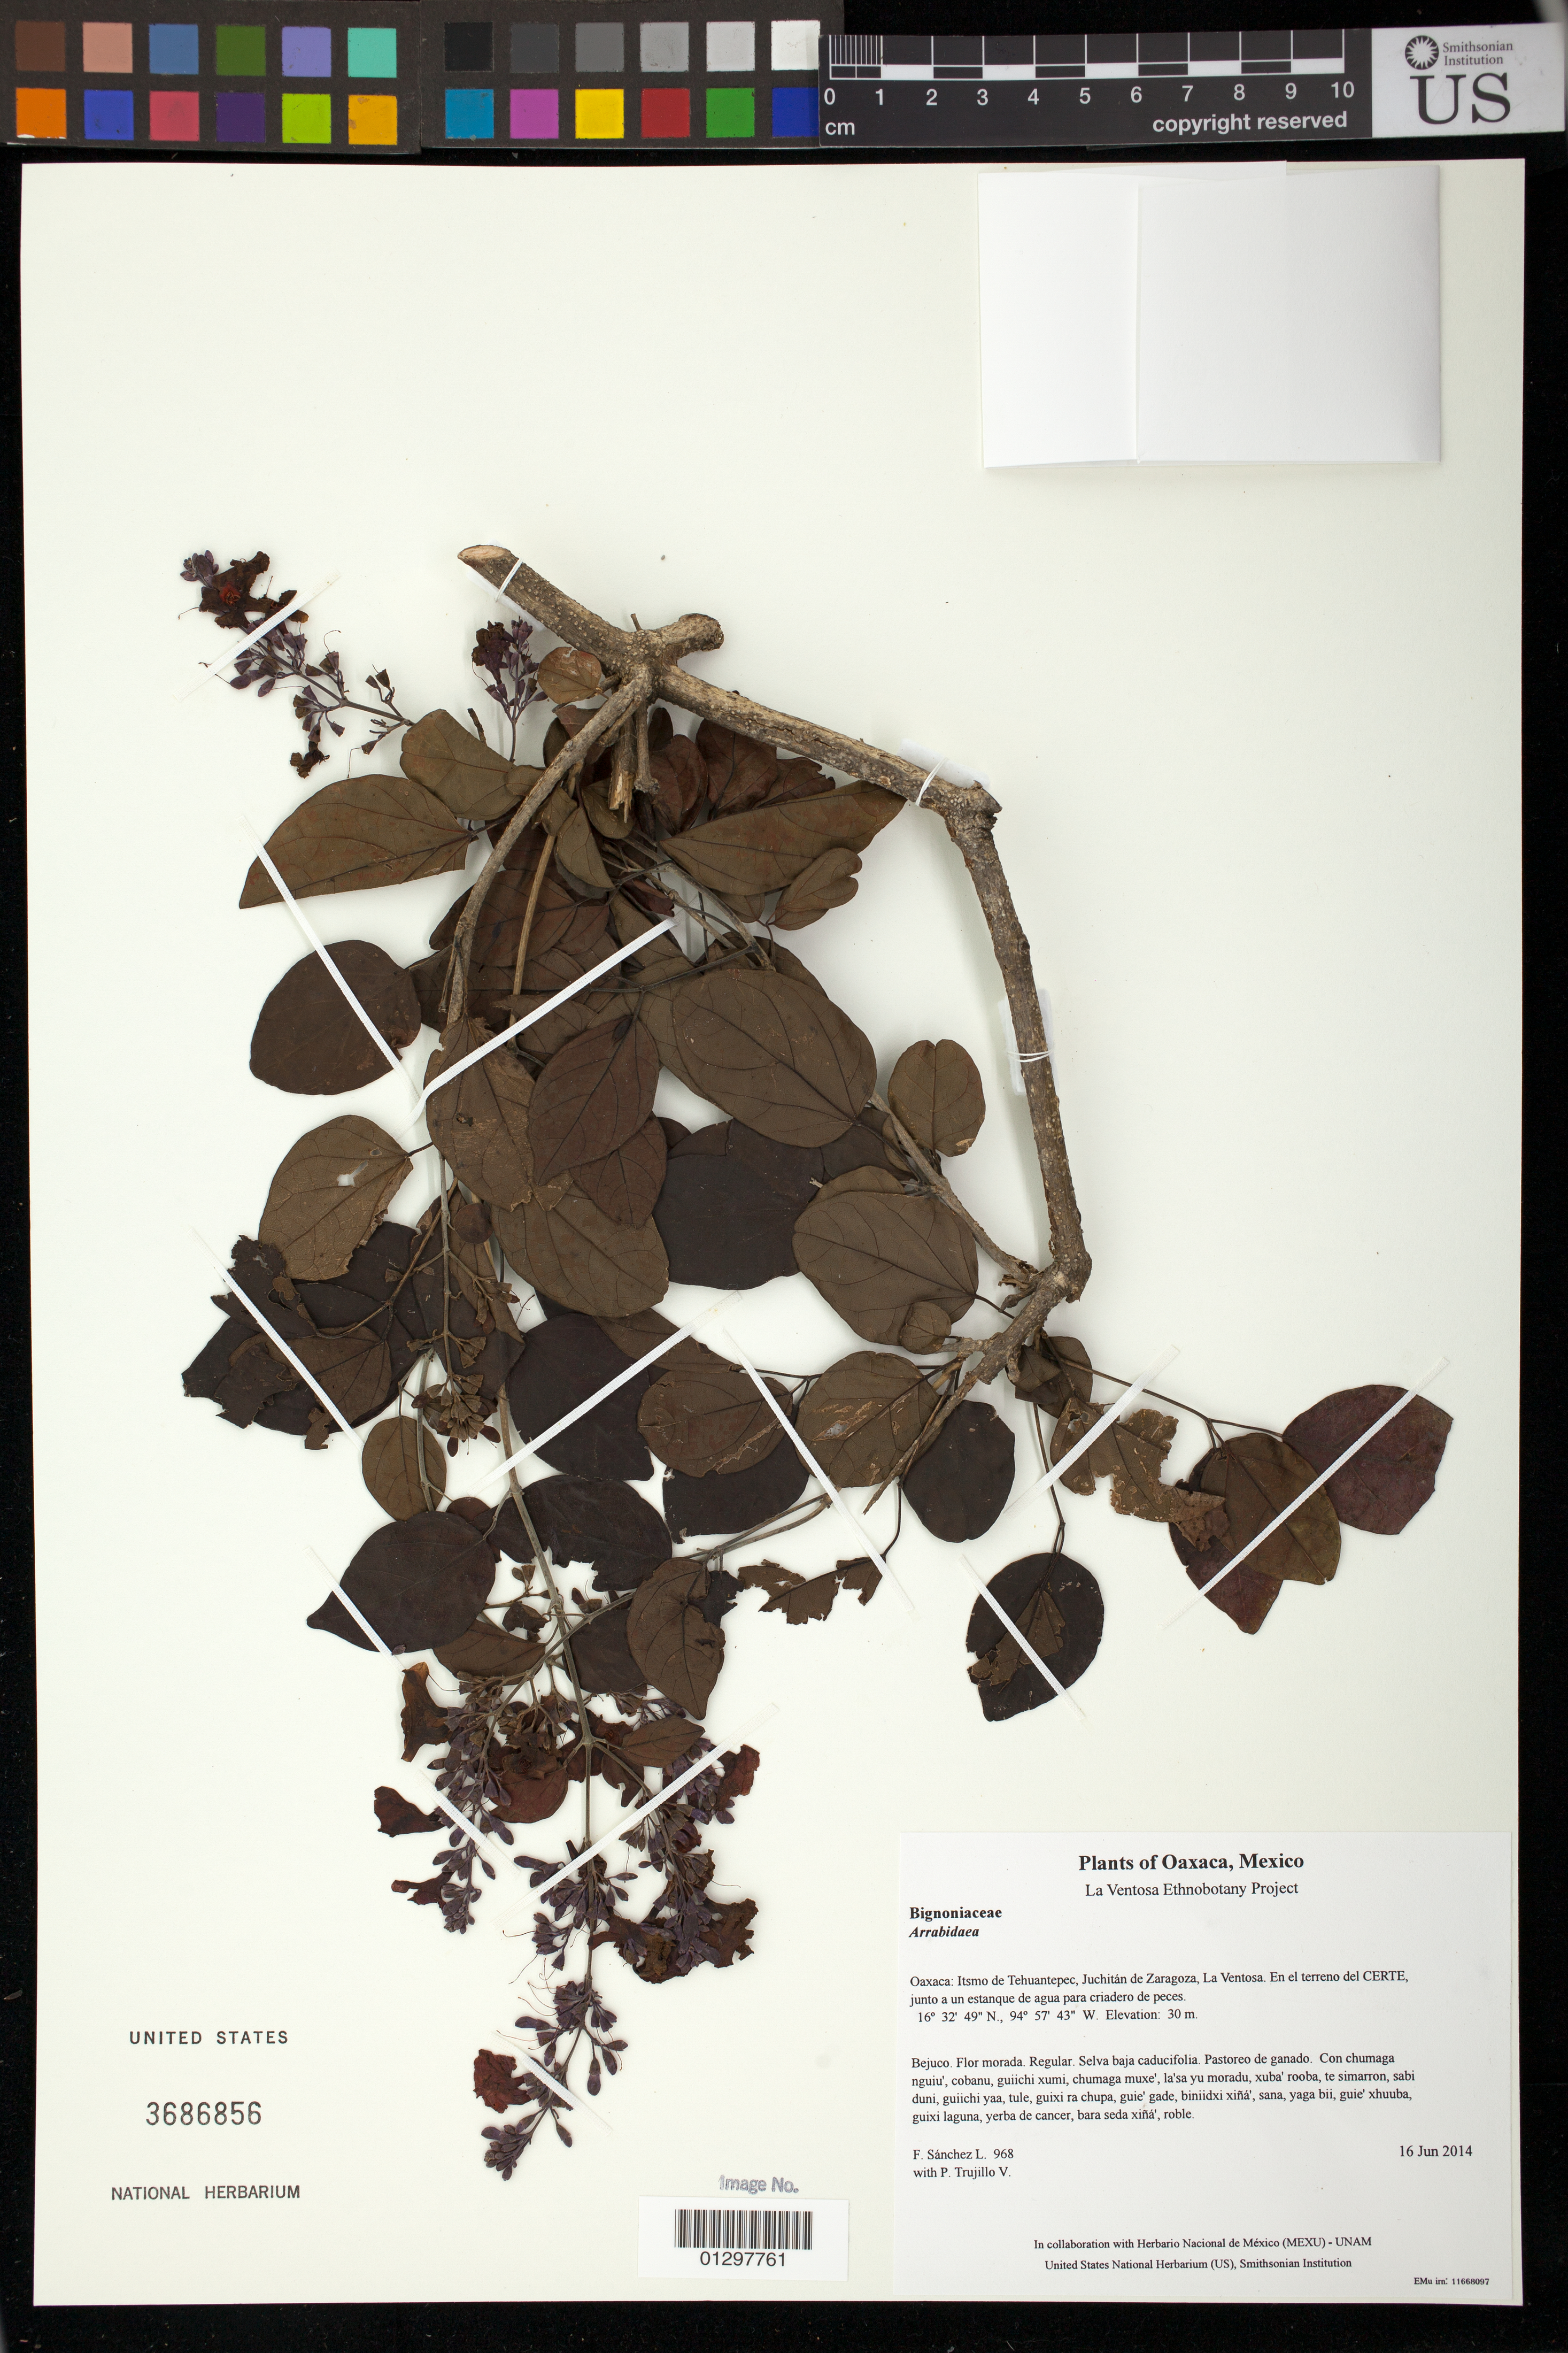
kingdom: Plantae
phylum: Tracheophyta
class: Magnoliopsida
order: Lamiales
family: Bignoniaceae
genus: Fridericia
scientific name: Fridericia floribunda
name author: (Kunth) L.G. Lohmann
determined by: Strong, M. T., (US), Smithsonian Institution - National Museum of Natural History (UNITED STATES)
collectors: F. Sánchez L. & P. Trujillo V.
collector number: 968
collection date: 2014-06-16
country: Mexico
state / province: Oaxaca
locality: Itsmo de Tehuantepec, Juchitán de Zaragoza, La Ventosa. En el terreno del CERTE, junto a un estanque de agua para criadero de peces.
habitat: Selva baja caducifolia. Pastoreo de ganado.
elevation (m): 30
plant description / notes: JEBOT, MEXU, SERO, US; Luba'. Guie' nagu. Nuu.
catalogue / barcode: US 3686856